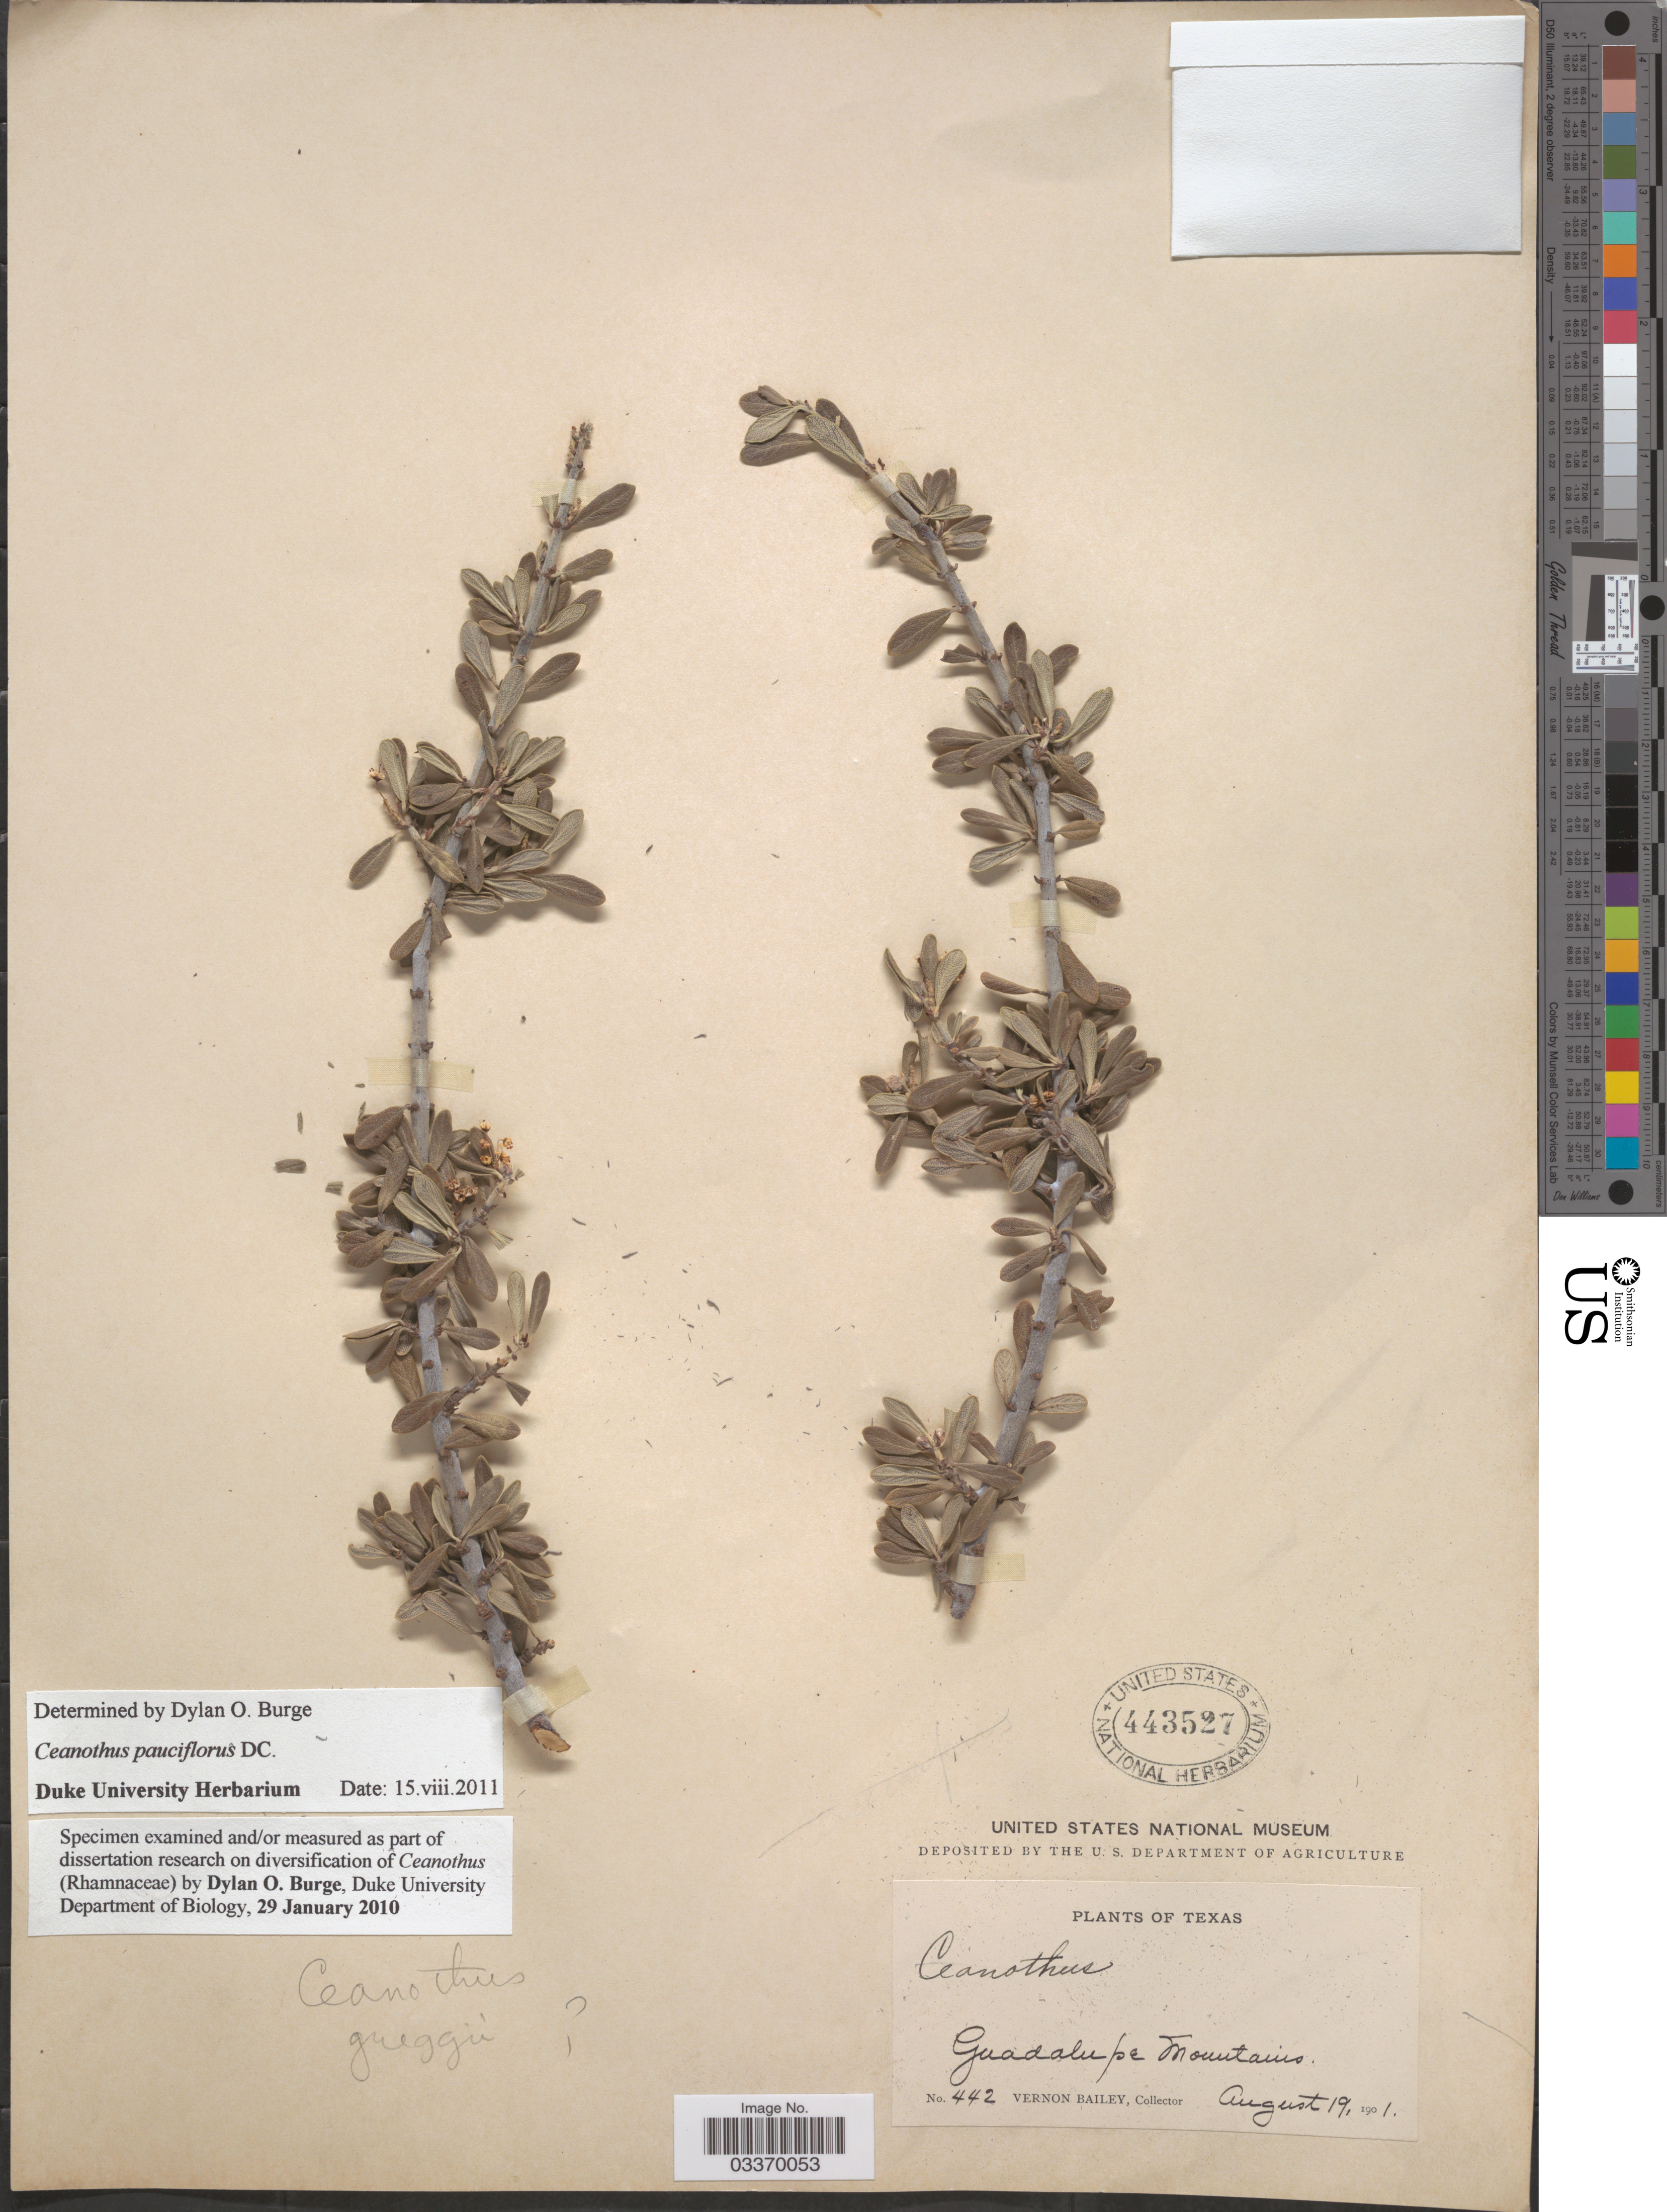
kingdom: Plantae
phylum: Tracheophyta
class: Magnoliopsida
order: Rosales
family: Rhamnaceae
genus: Ceanothus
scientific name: Ceanothus pauciflorus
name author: DC.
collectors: V. O. Bailey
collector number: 442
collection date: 1901-08-19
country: United States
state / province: Texas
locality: Guadalupe Mountains.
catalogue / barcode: US 443527